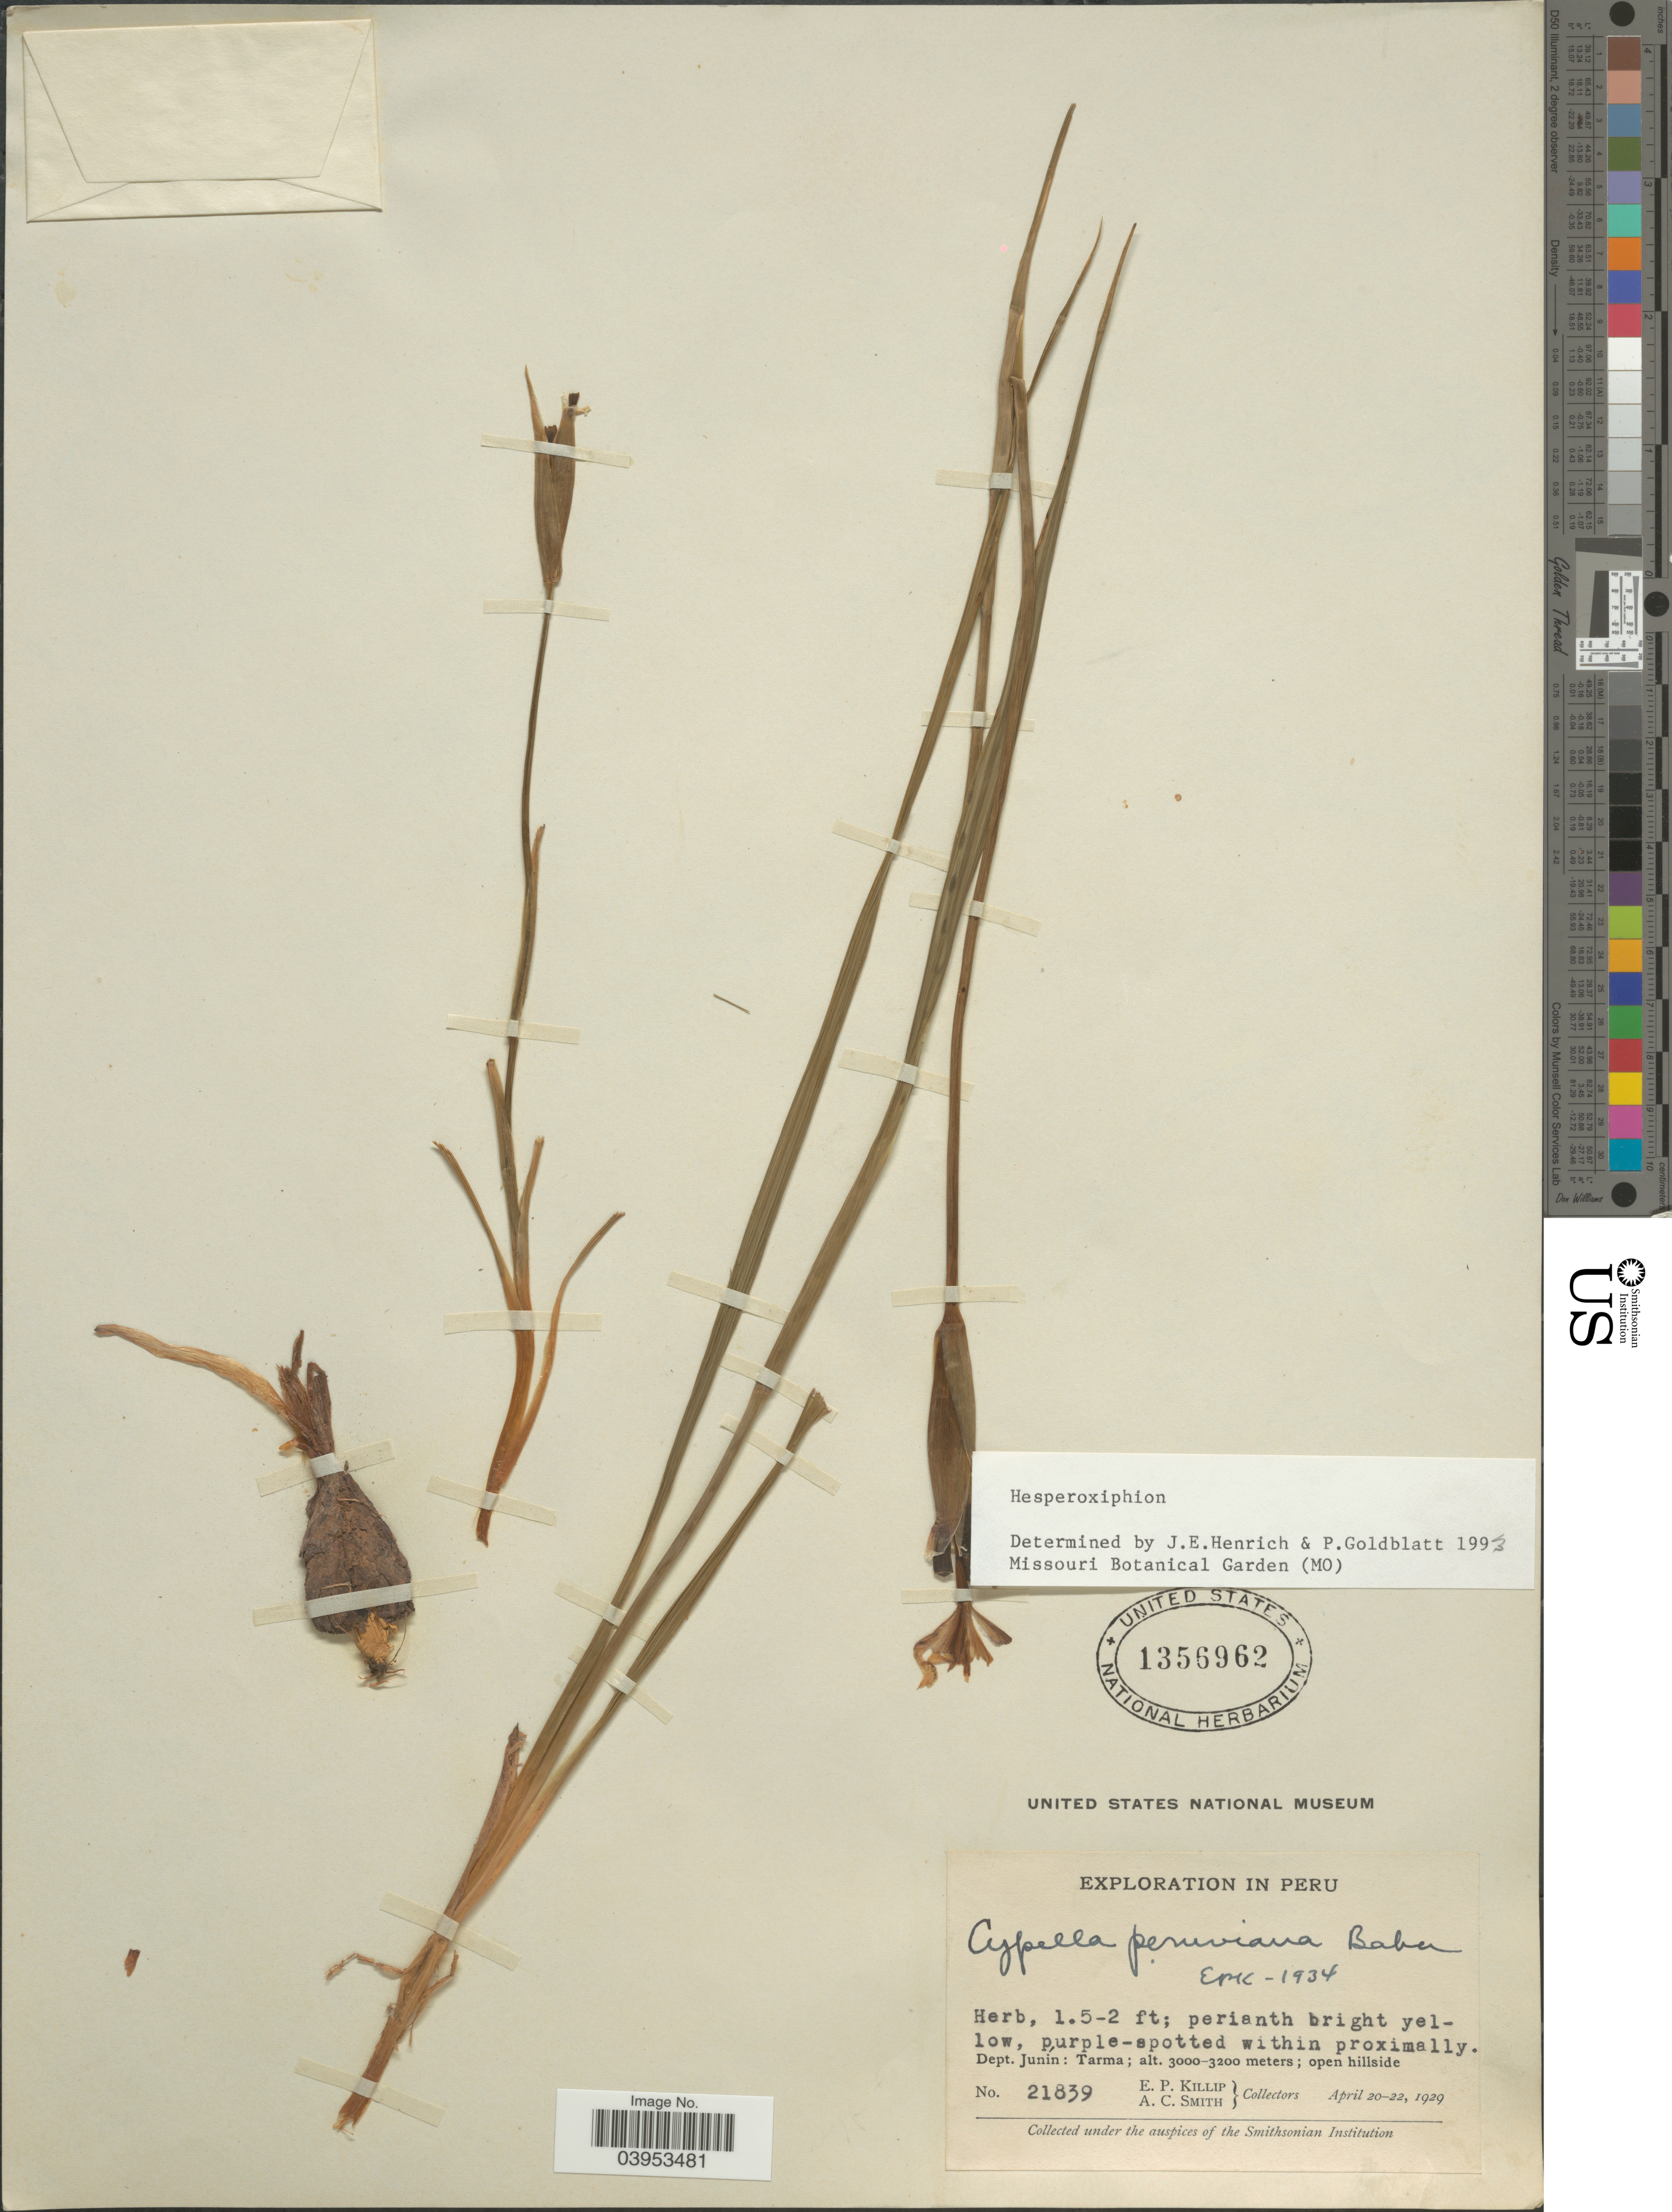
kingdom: Plantae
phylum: Tracheophyta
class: Liliopsida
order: Asparagales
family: Iridaceae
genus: Hesperoxiphion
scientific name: Hesperoxiphion sp.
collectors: E. P. Killip & A. C. Smith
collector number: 21839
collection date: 1929-04-20/1929-04-22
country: Peru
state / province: Junín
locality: Dept. Junín: Tarma.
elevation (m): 3000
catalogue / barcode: US 1356962